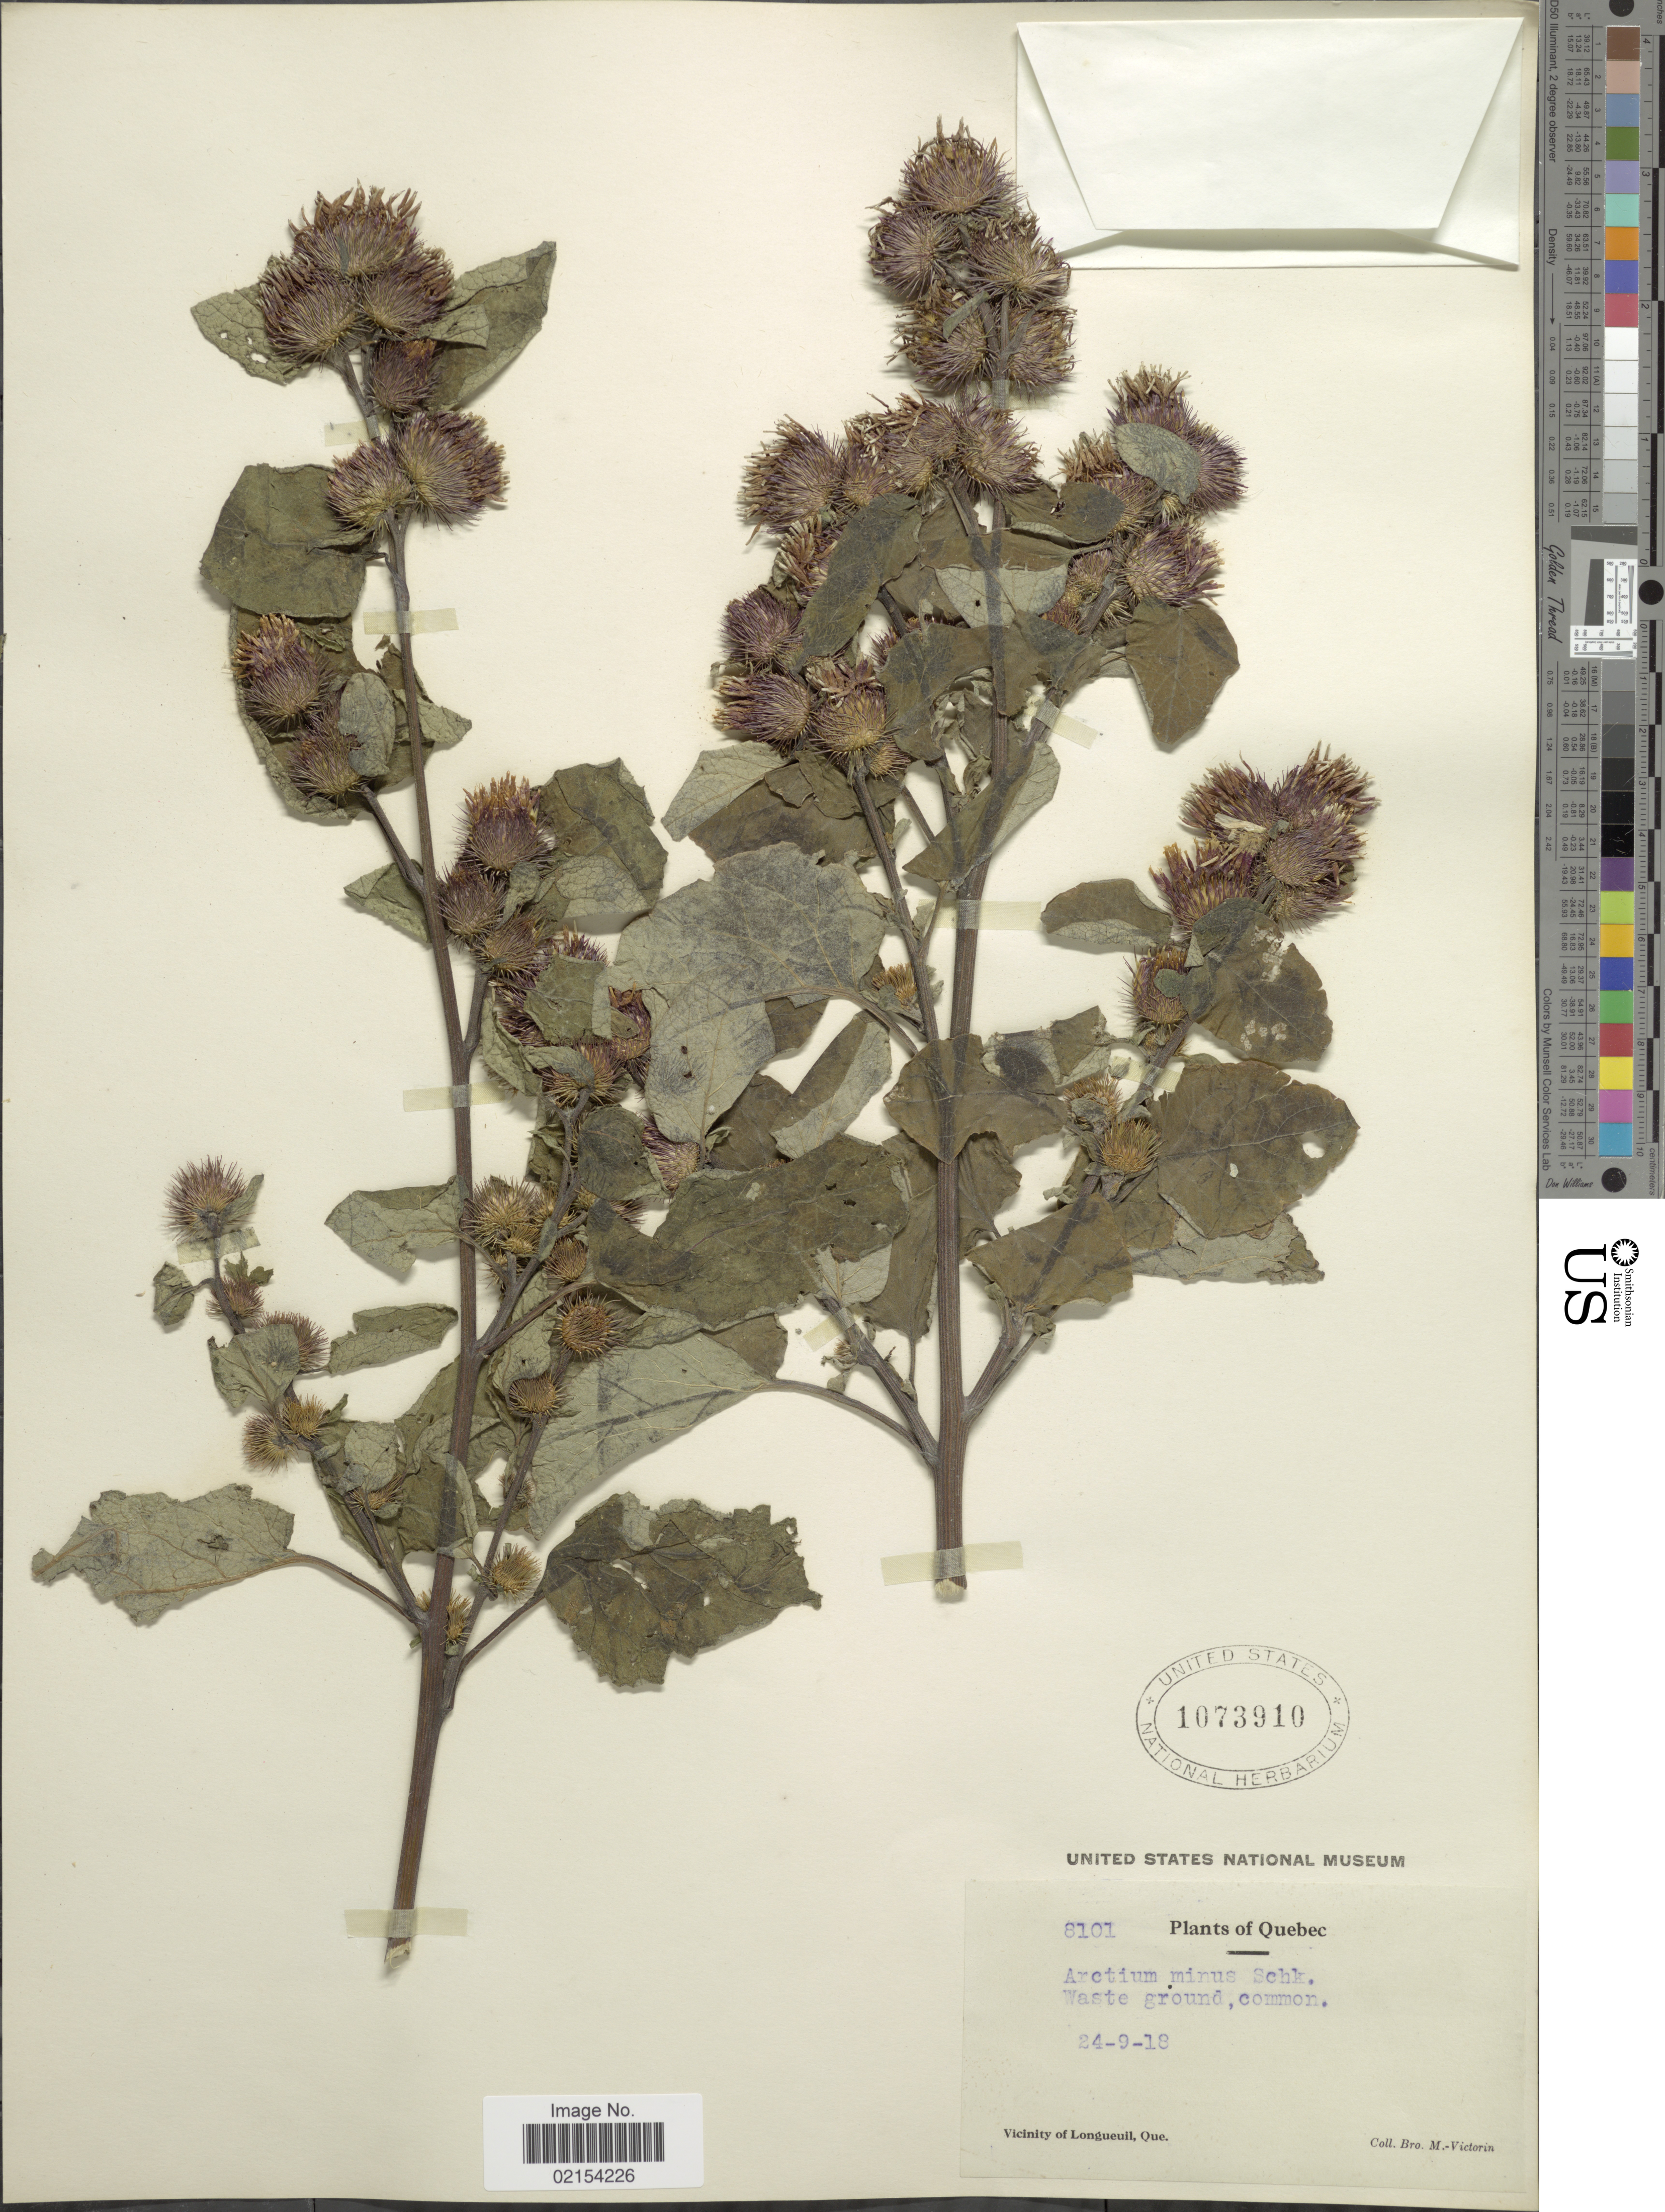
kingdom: Plantae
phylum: Tracheophyta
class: Magnoliopsida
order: Asterales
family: Asteraceae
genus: Arctium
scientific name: Arctium minus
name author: (Hill) Bernh.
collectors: Fr. Marie-Victorin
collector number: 8101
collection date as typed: Transcribed d/m/y: 24/9/18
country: Canada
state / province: Quebec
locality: Vicinity of Longueuil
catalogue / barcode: US 1073910